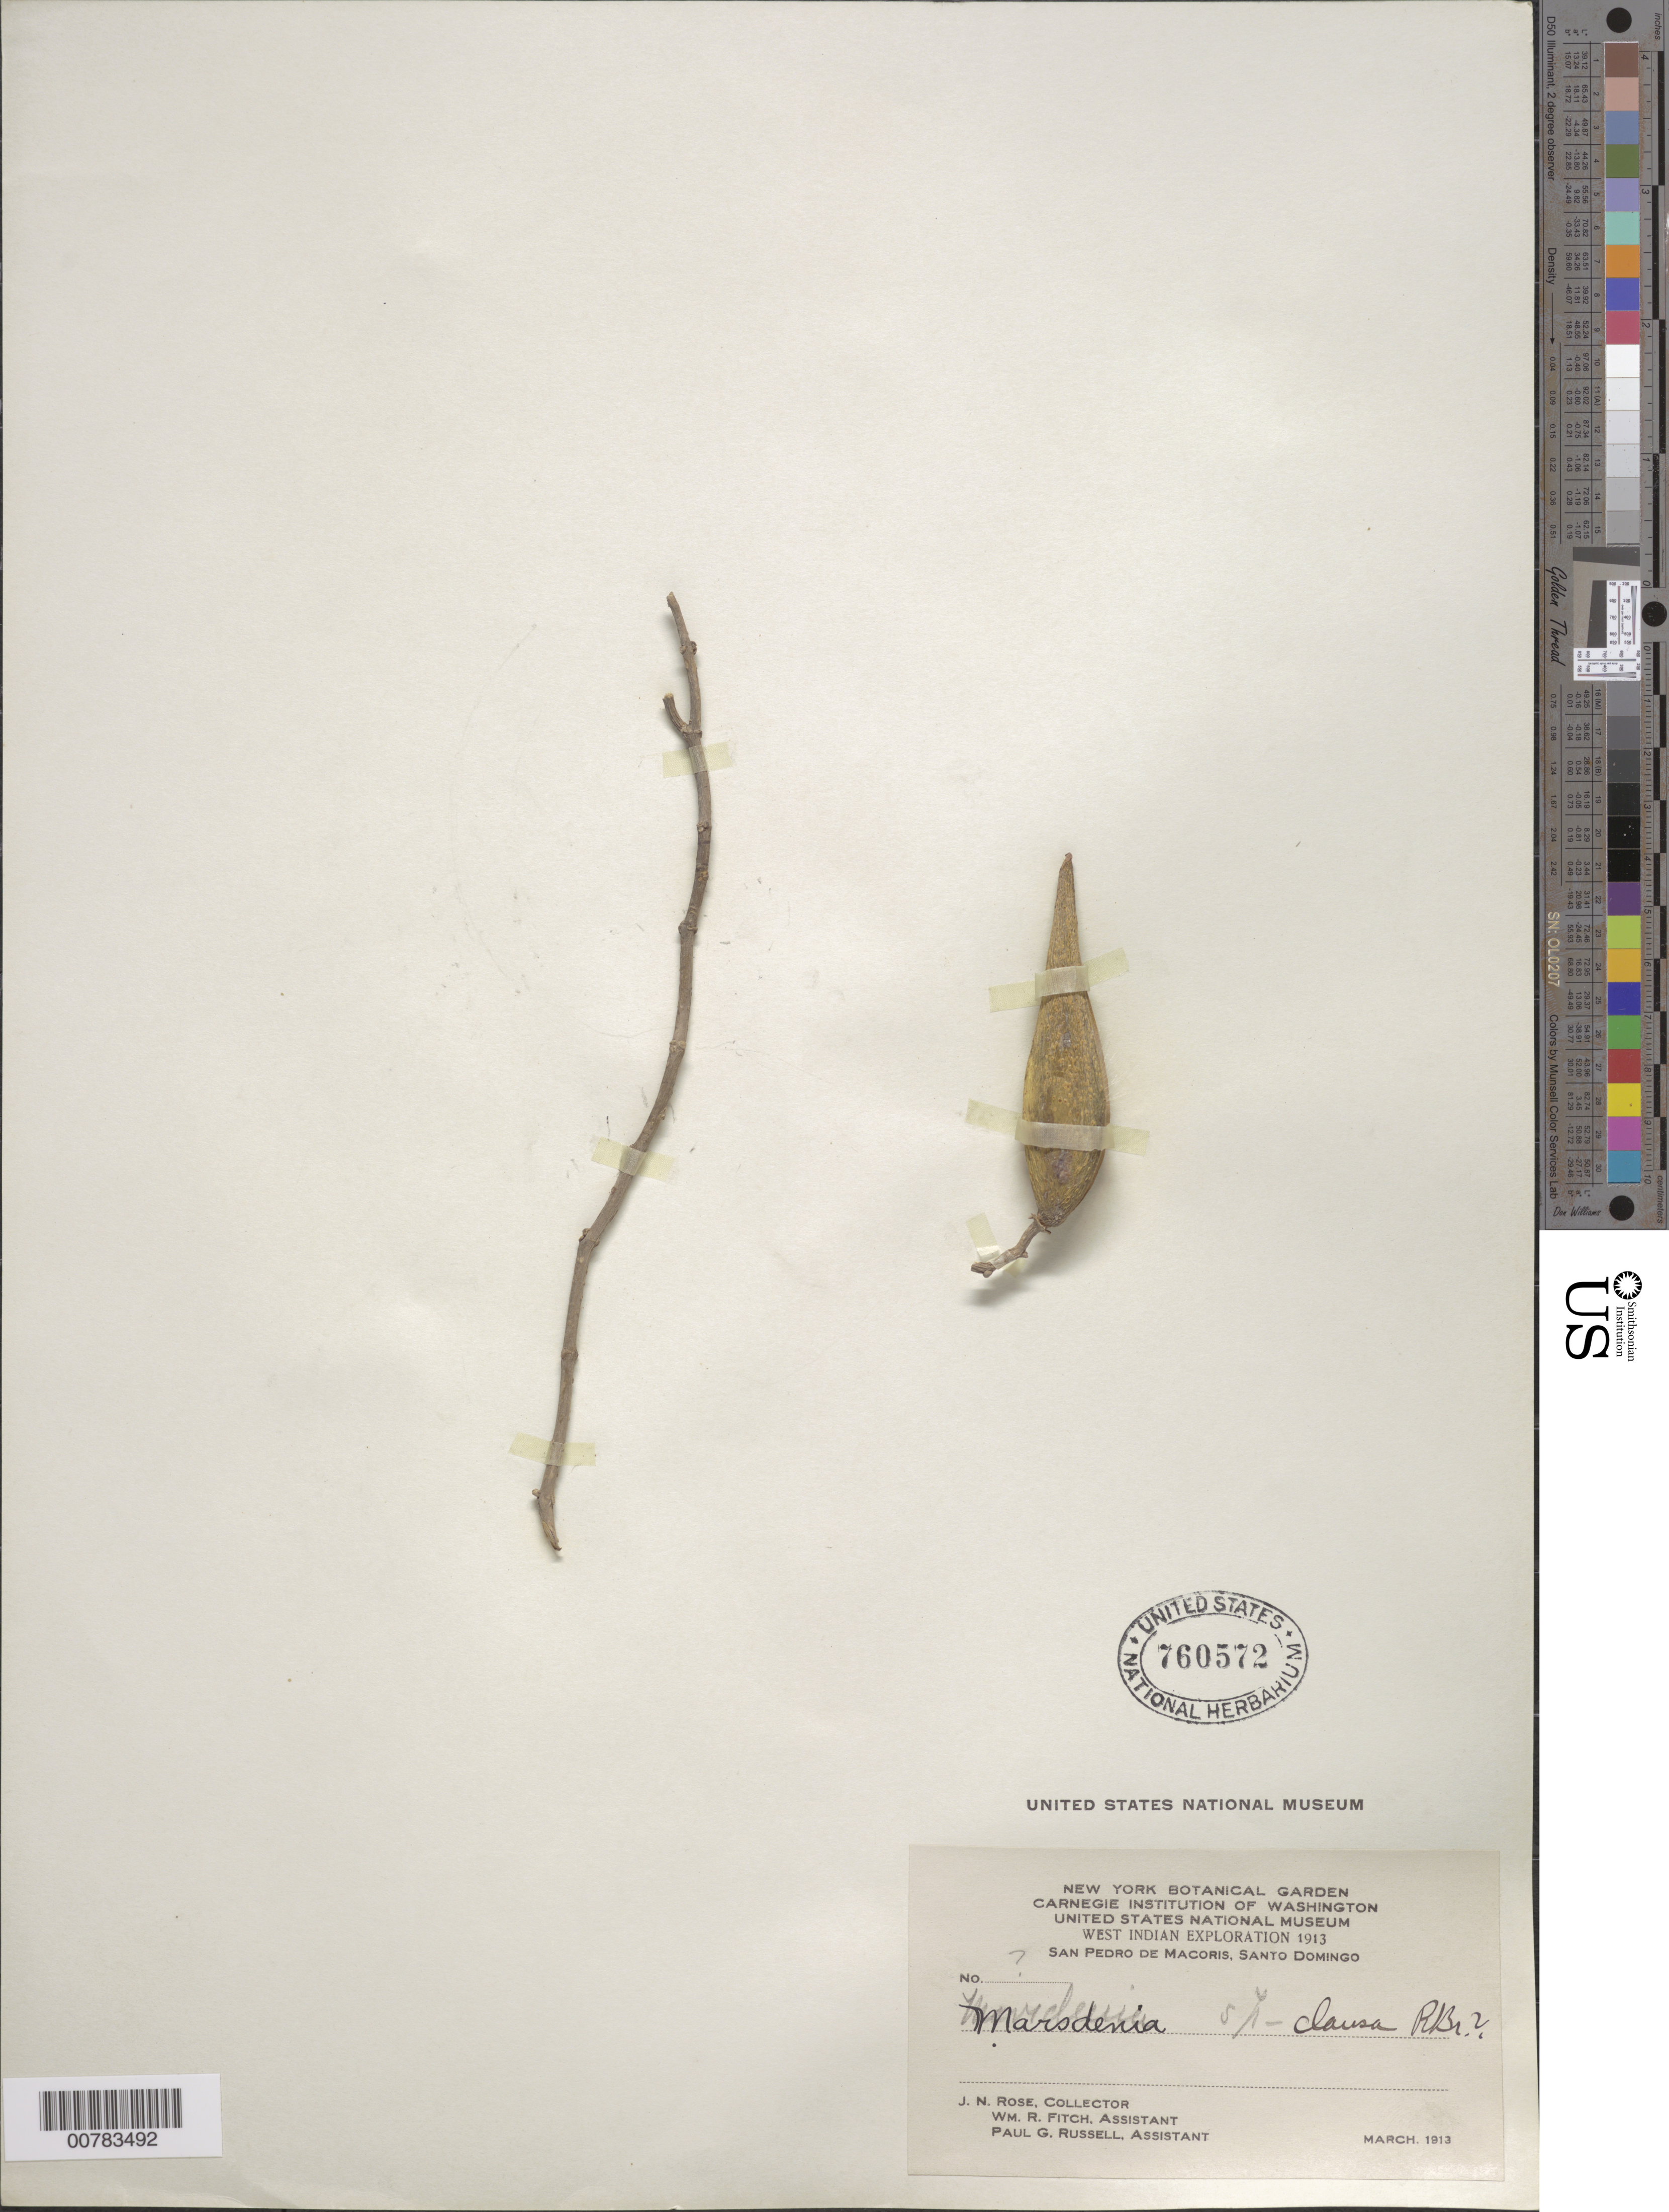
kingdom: Plantae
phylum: Tracheophyta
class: Magnoliopsida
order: Gentianales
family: Apocynaceae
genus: Marsdenia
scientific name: Marsdenia clausa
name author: R. Br.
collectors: J. N. Rose, W. R. Fitch & P. G. Russell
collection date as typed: Mar 1913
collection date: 1913-03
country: Dominican Republic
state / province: San Pedro de Macoris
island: Hispaniola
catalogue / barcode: US 760572